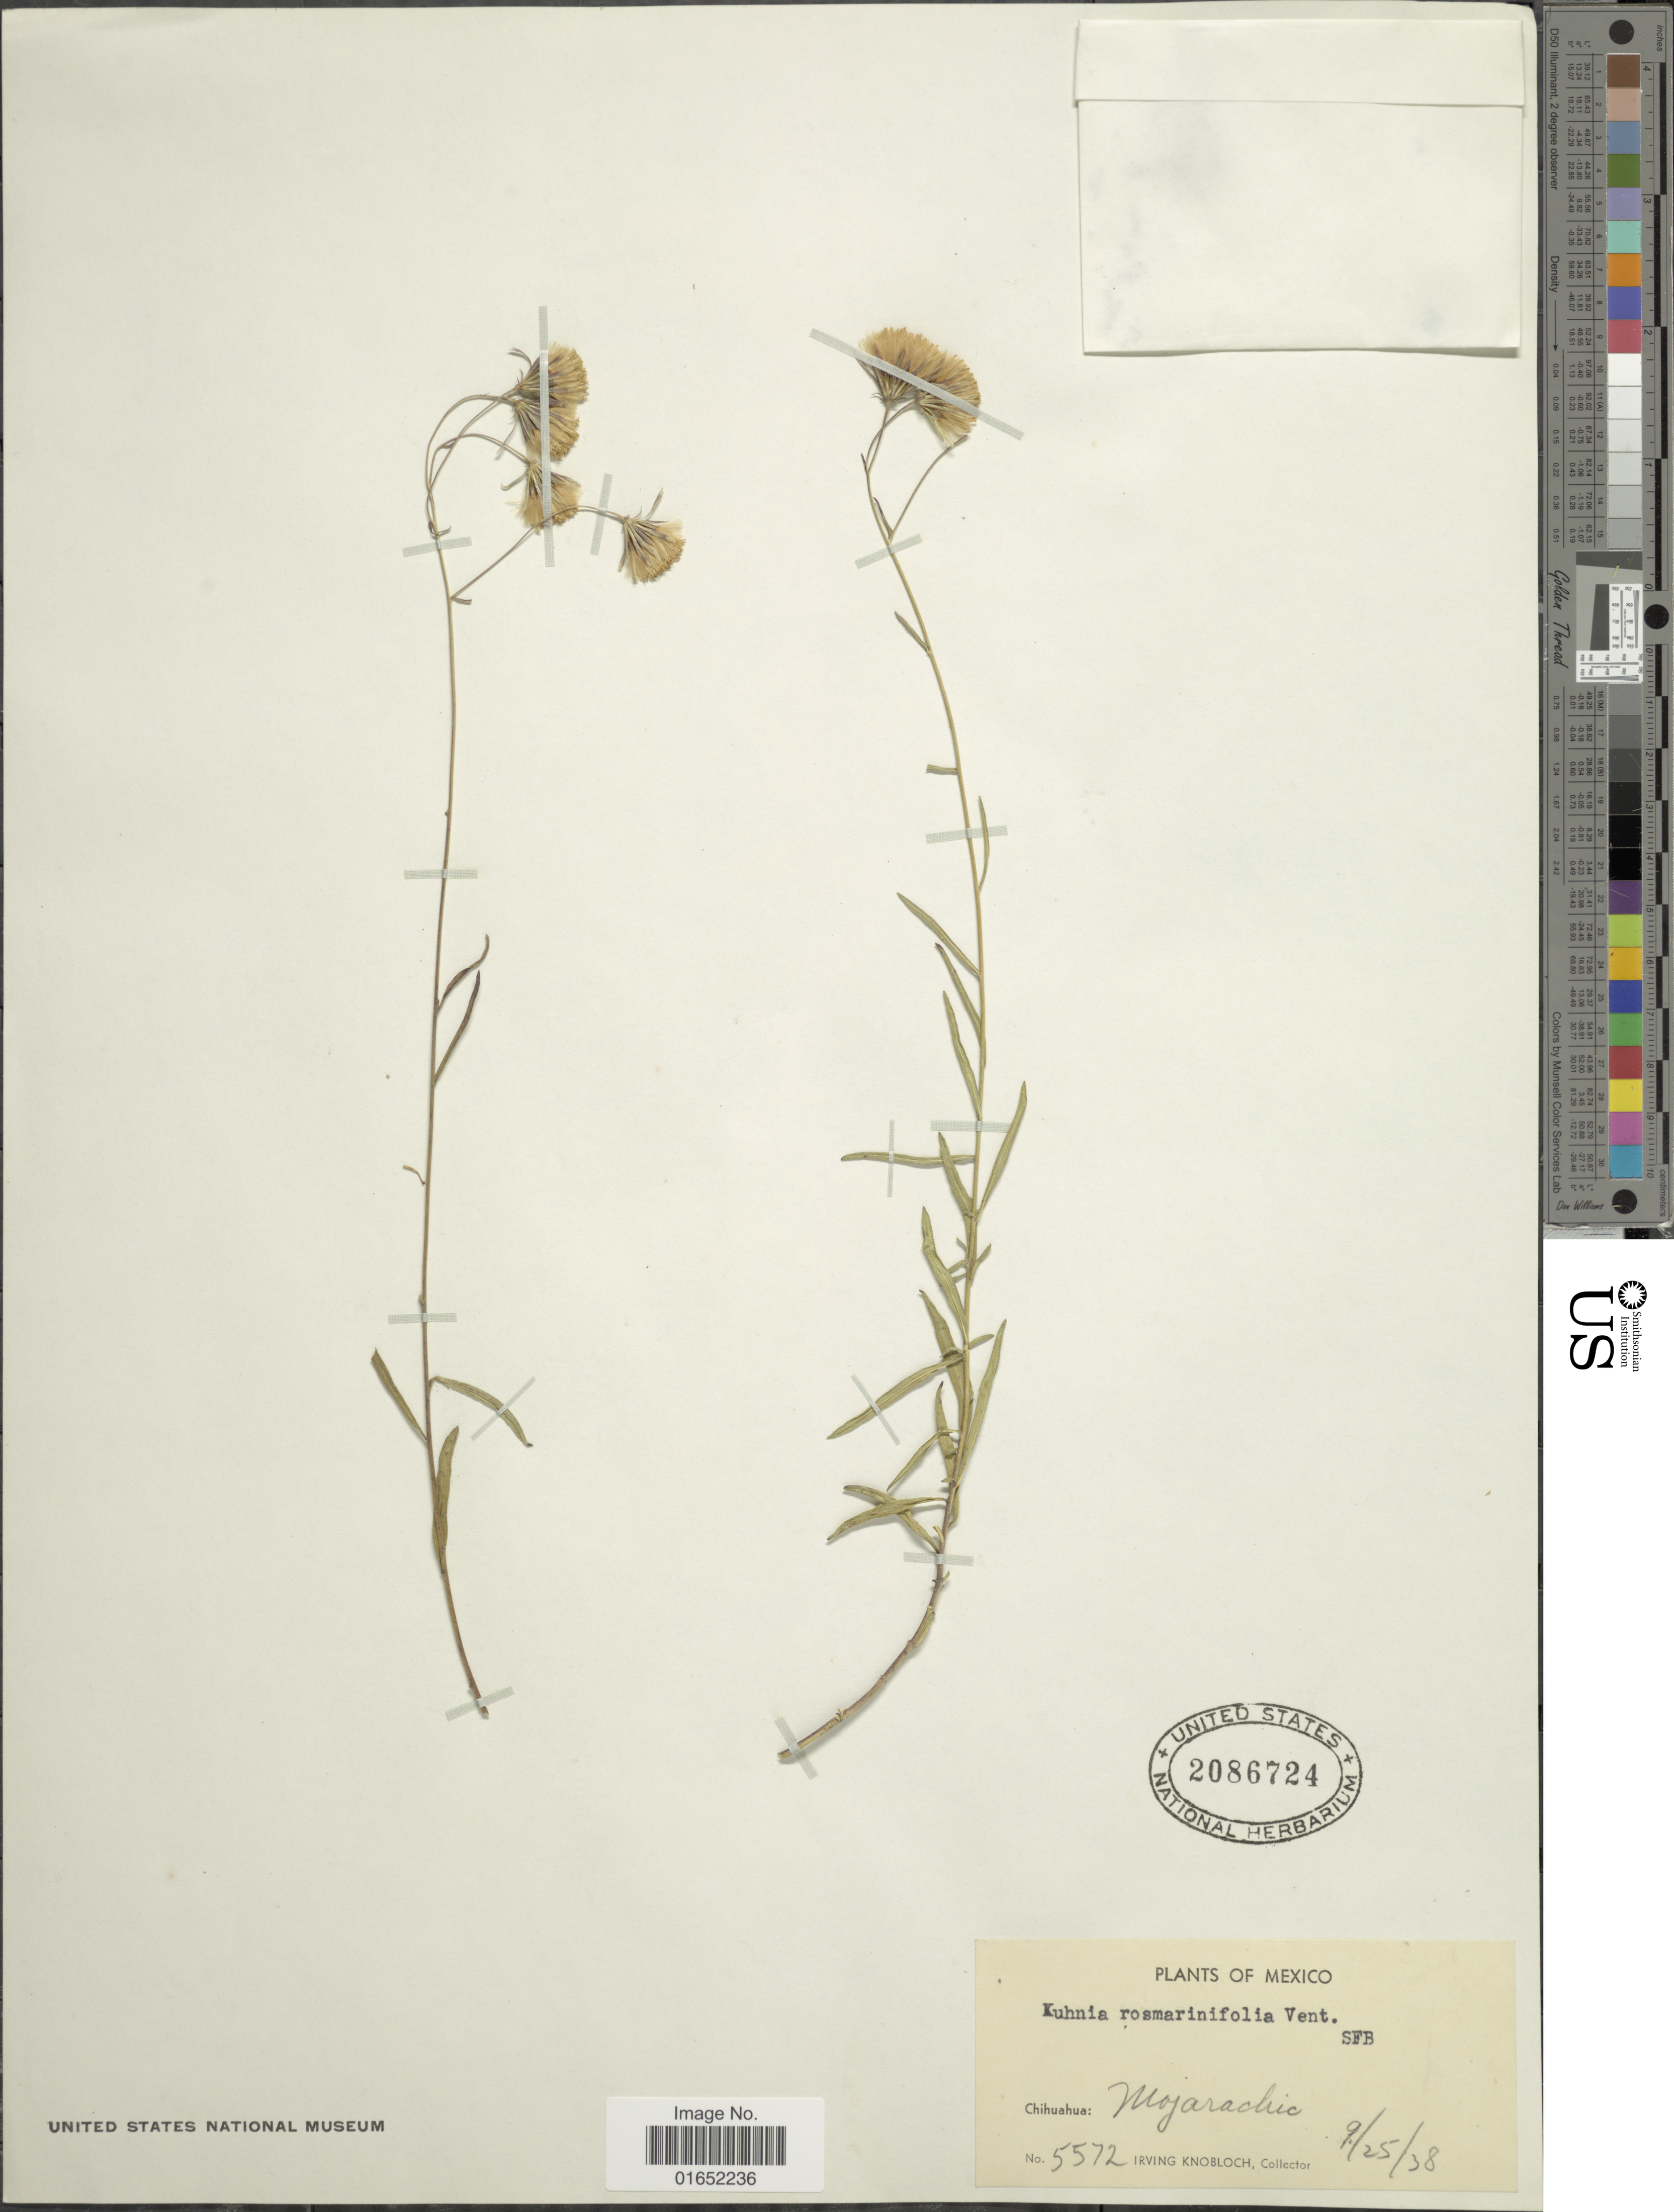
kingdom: Plantae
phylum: Tracheophyta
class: Magnoliopsida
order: Asterales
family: Asteraceae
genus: Brickellia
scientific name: Brickellia rosmarinifolia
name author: (Vent.) W.A. Weber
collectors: I. W. Knobloch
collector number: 5572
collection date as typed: Transcribed d/m/y: 25/9/38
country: Mexico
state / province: Chihuahua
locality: Mojarachic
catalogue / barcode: US 2086724